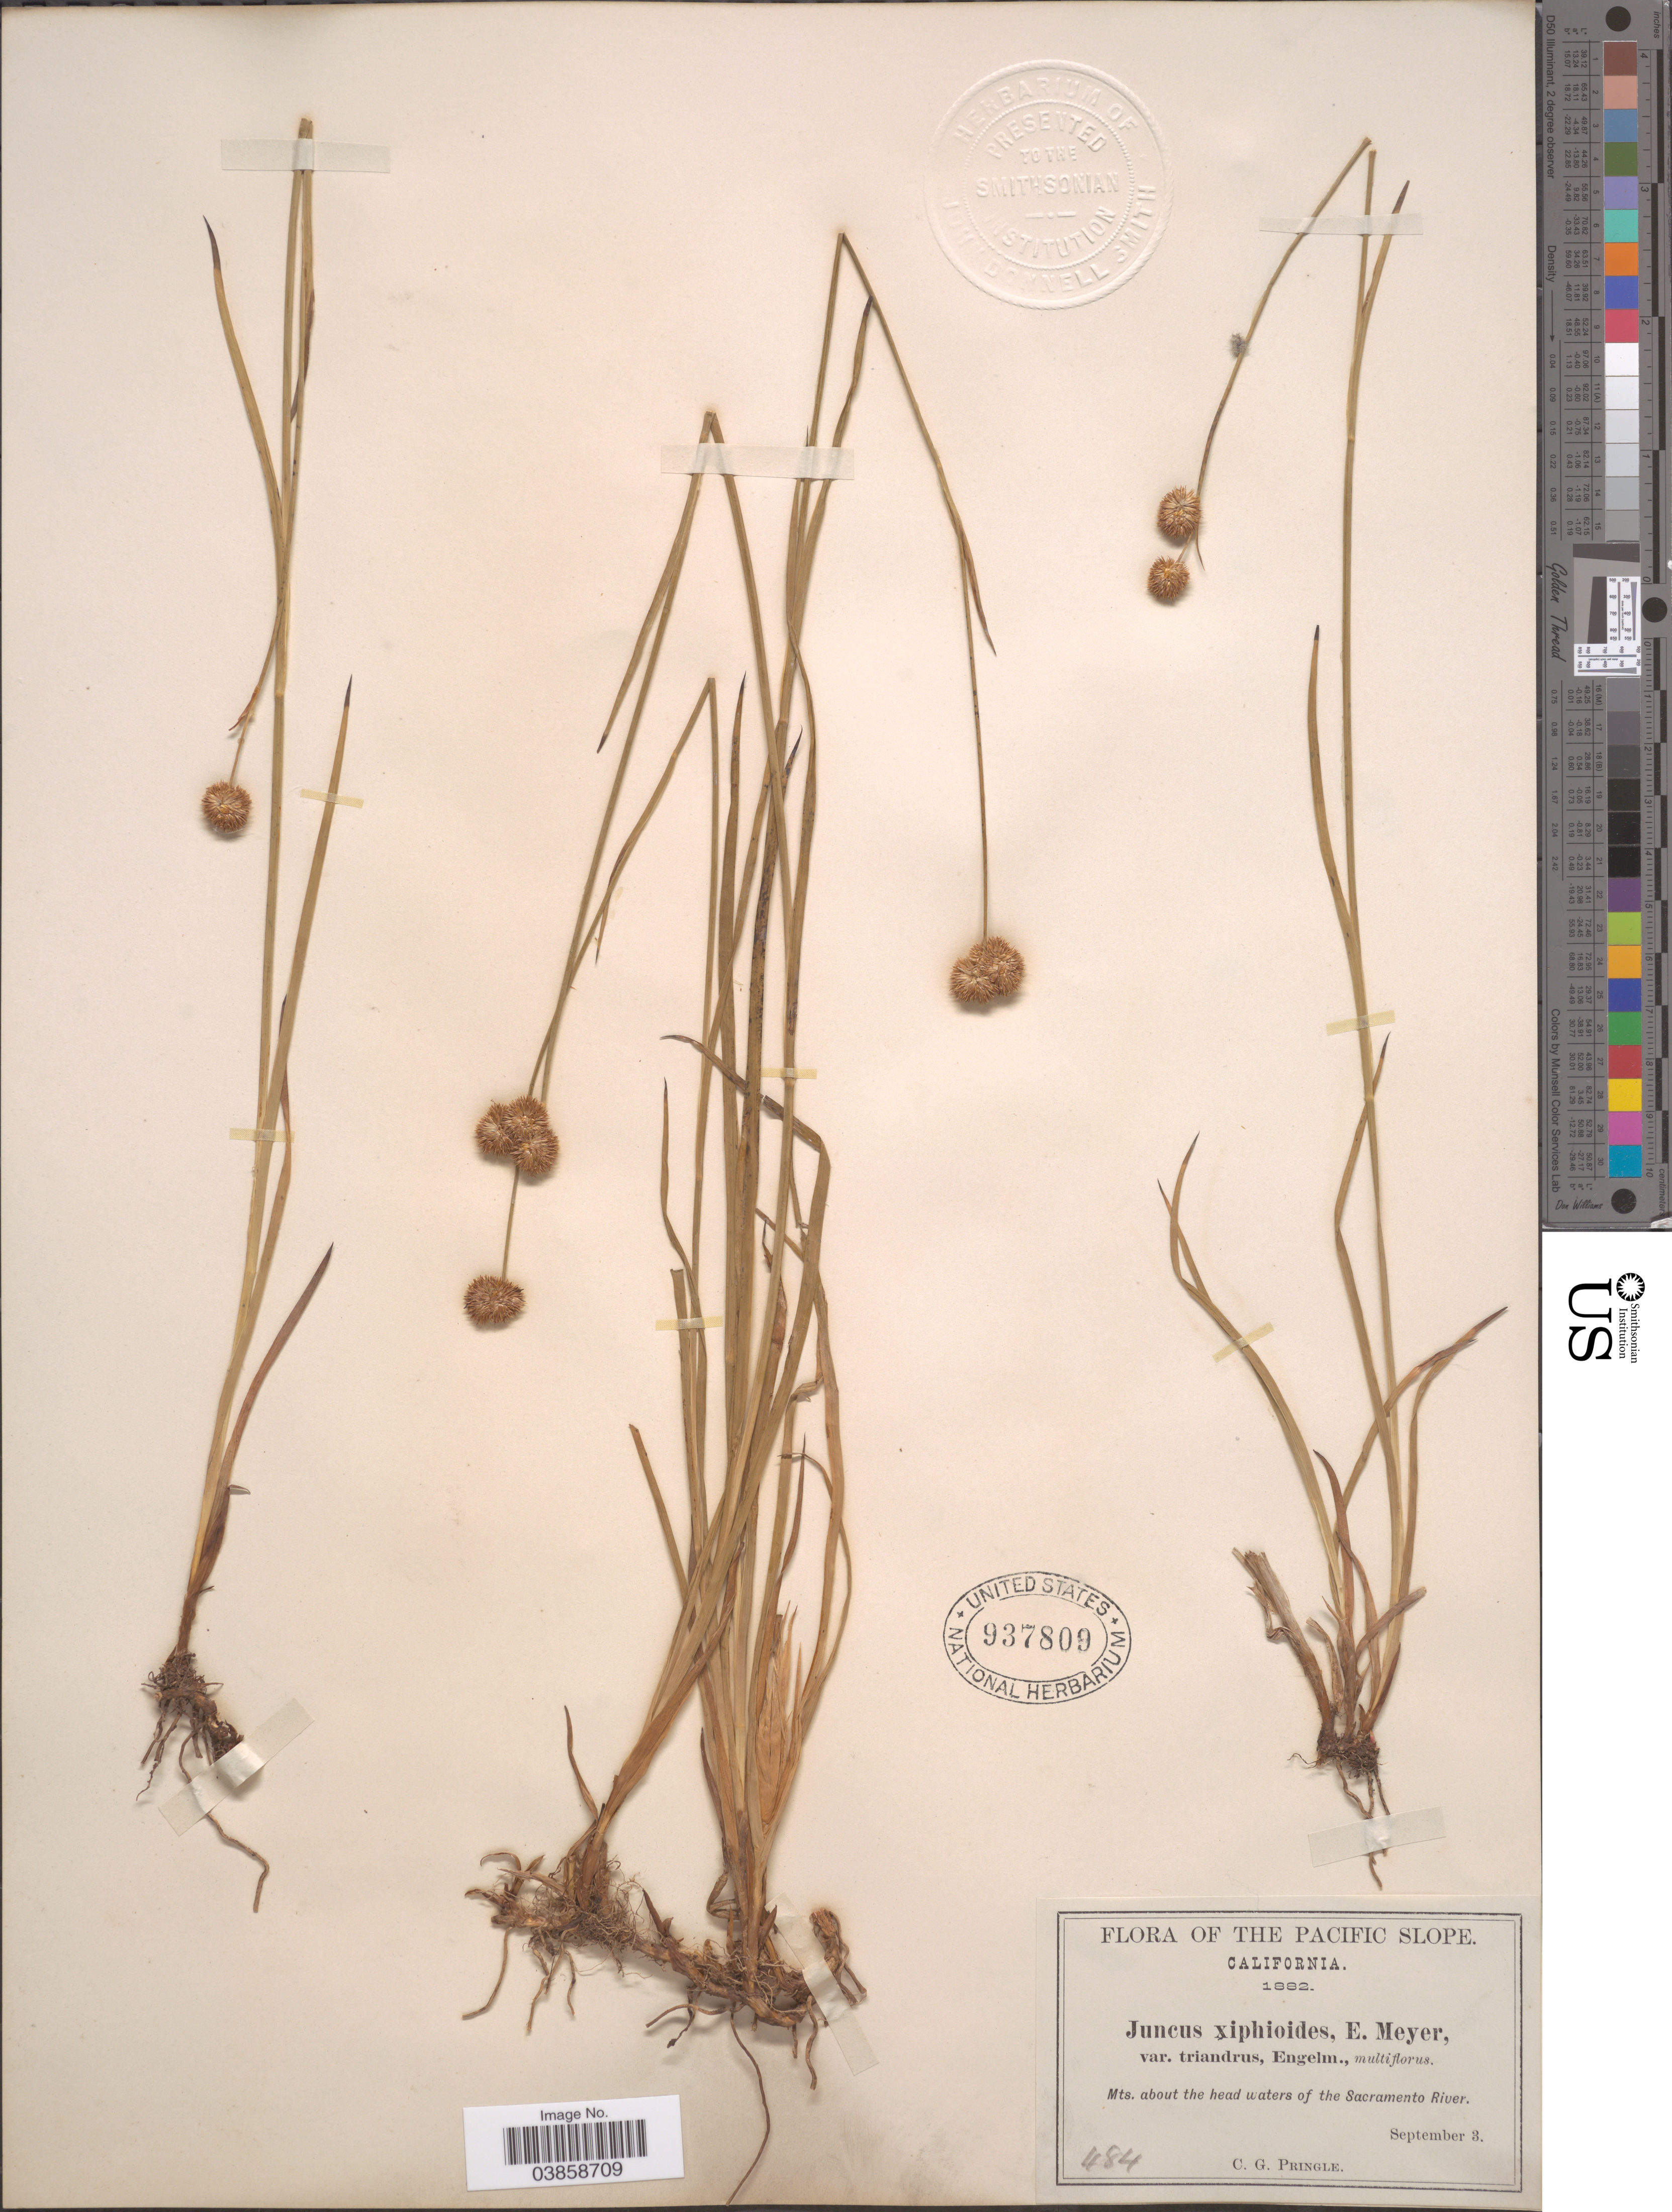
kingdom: Plantae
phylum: Tracheophyta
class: Liliopsida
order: Poales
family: Juncaceae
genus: Juncus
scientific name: Juncus xiphioides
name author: E. Mey.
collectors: C. G. Pringle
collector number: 484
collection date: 1882-09-03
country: United States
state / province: California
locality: The Pacific Slope. Mts. about the head waters of the Sacramento River.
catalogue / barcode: US 937809